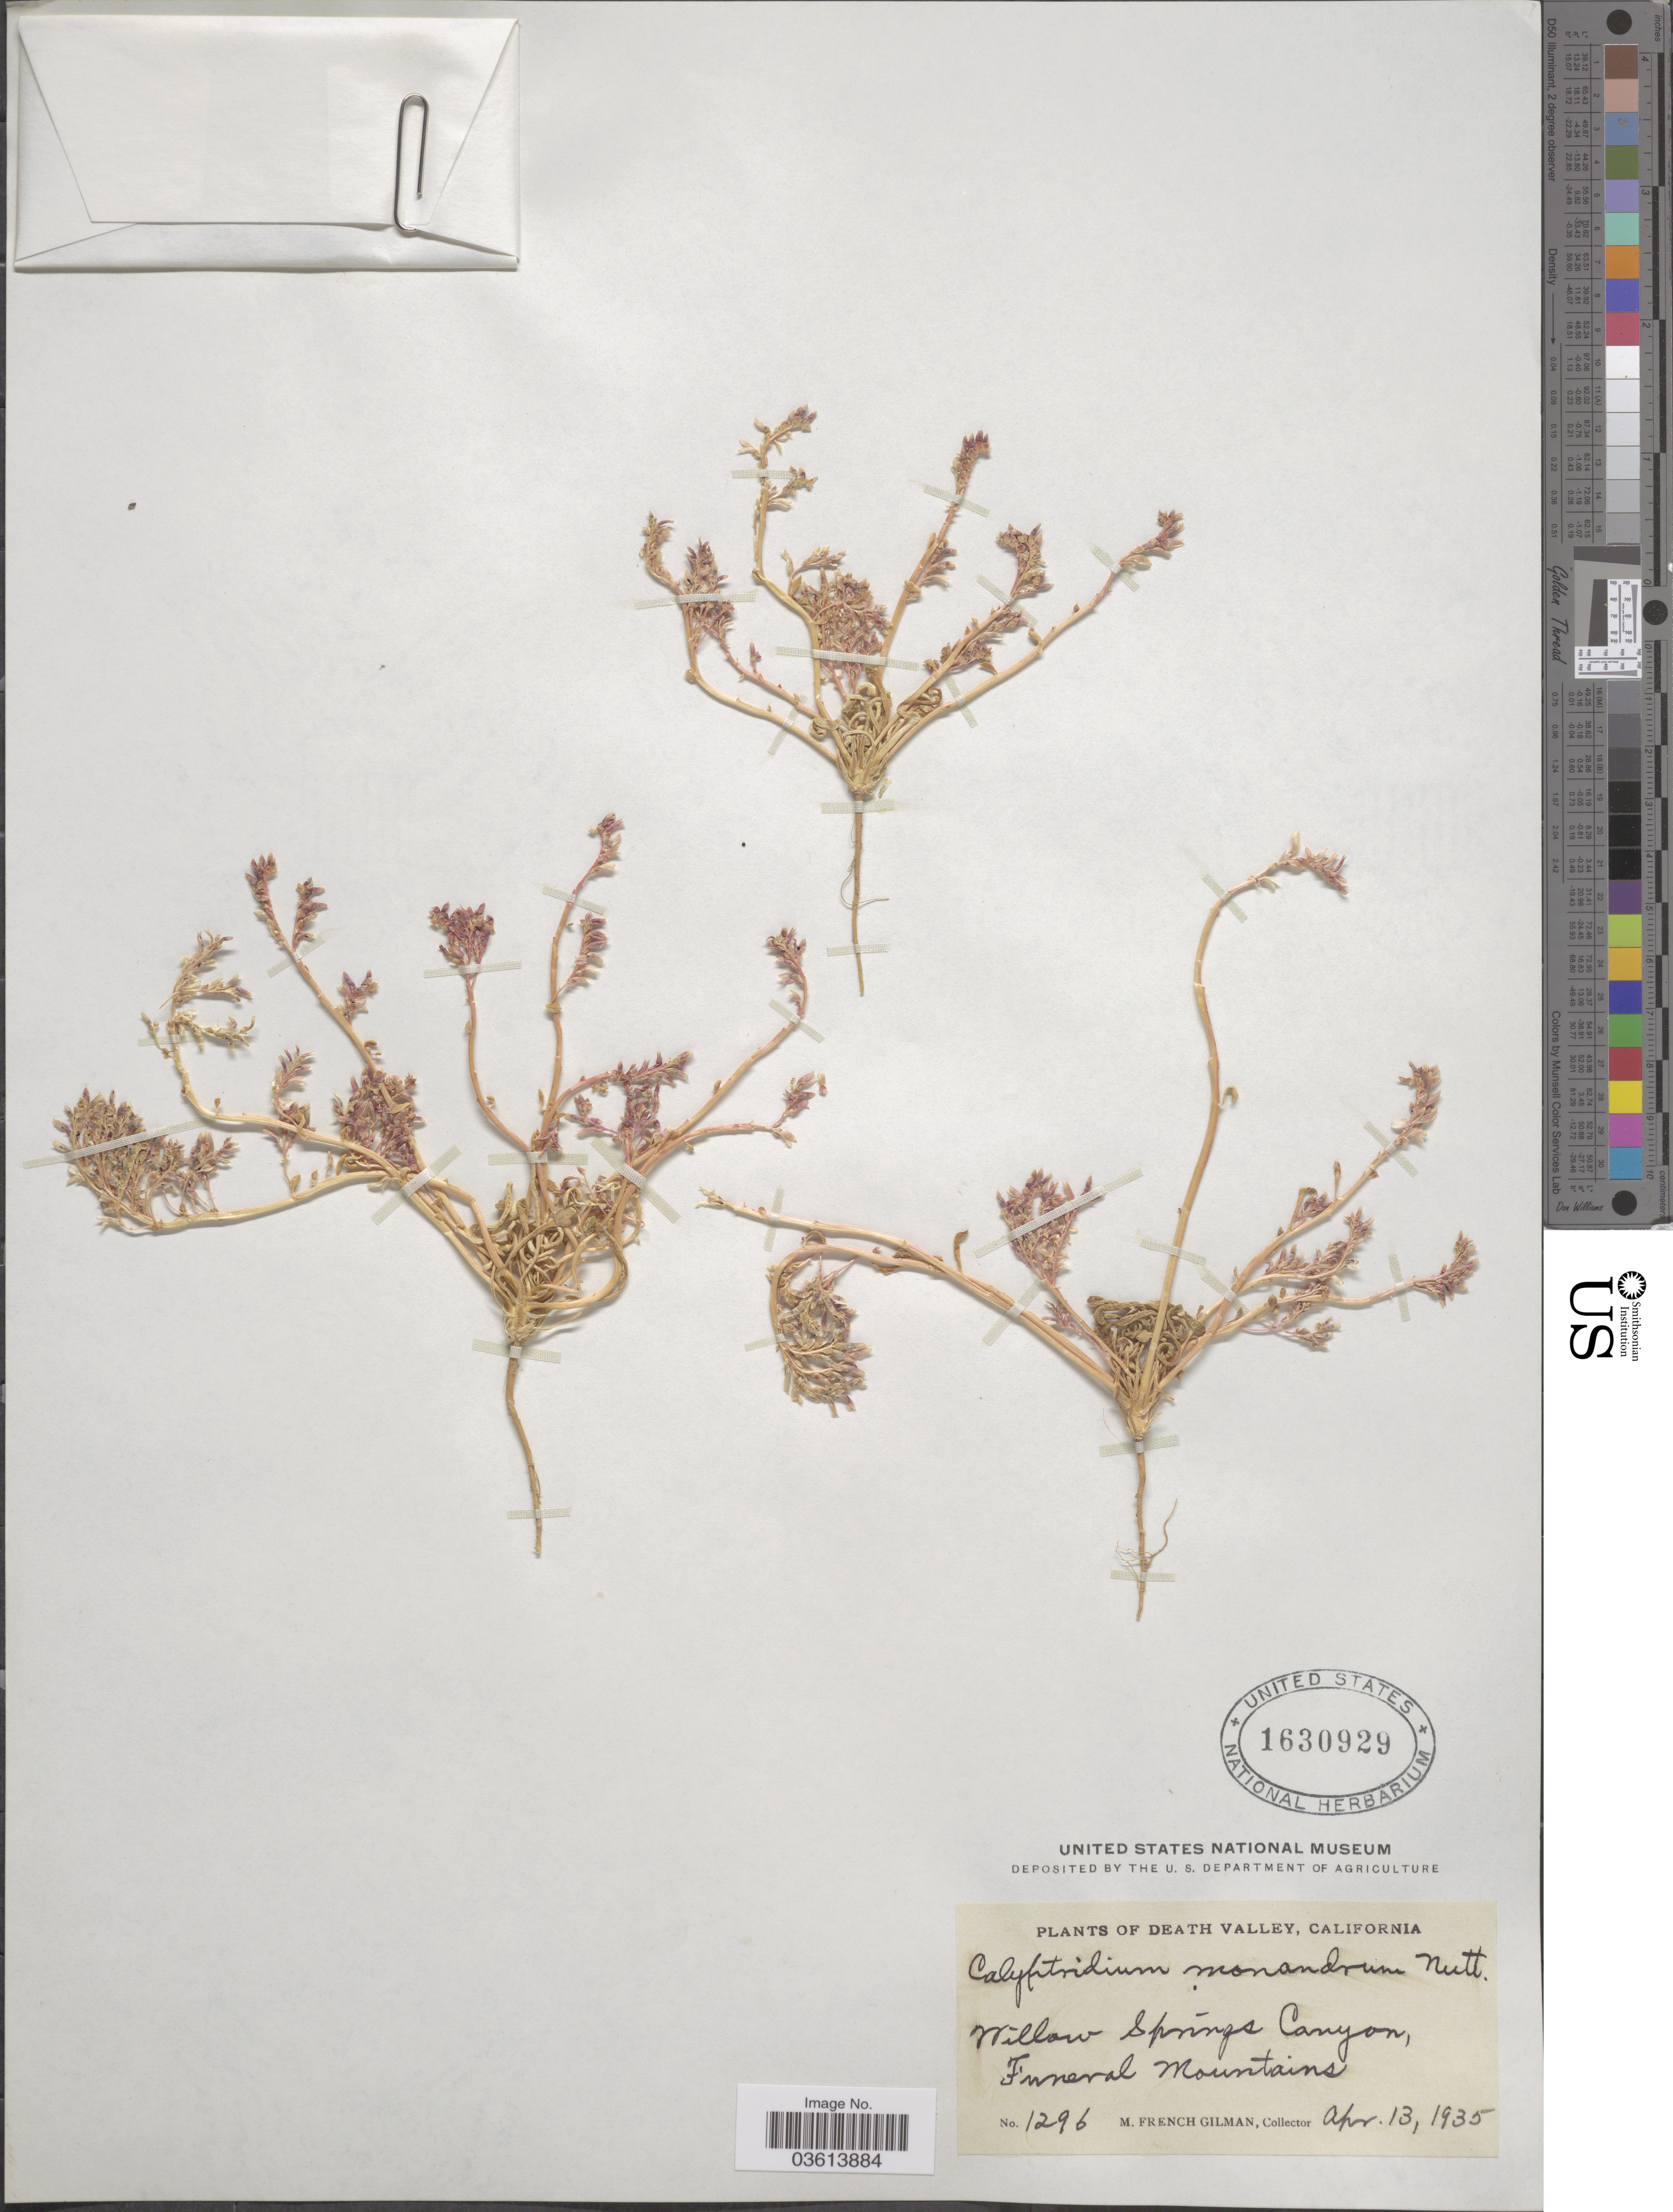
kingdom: Plantae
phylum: Tracheophyta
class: Magnoliopsida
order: Caryophyllales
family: Montiaceae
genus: Calyptridium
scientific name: Calyptridium monandrum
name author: (Nutt.) Nutt.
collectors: M. F. Gilman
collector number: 1296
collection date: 1935-04-13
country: United States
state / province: California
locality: Death Valley. Willow Springs Canyon Funeral Mountains.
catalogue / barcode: US 1630929